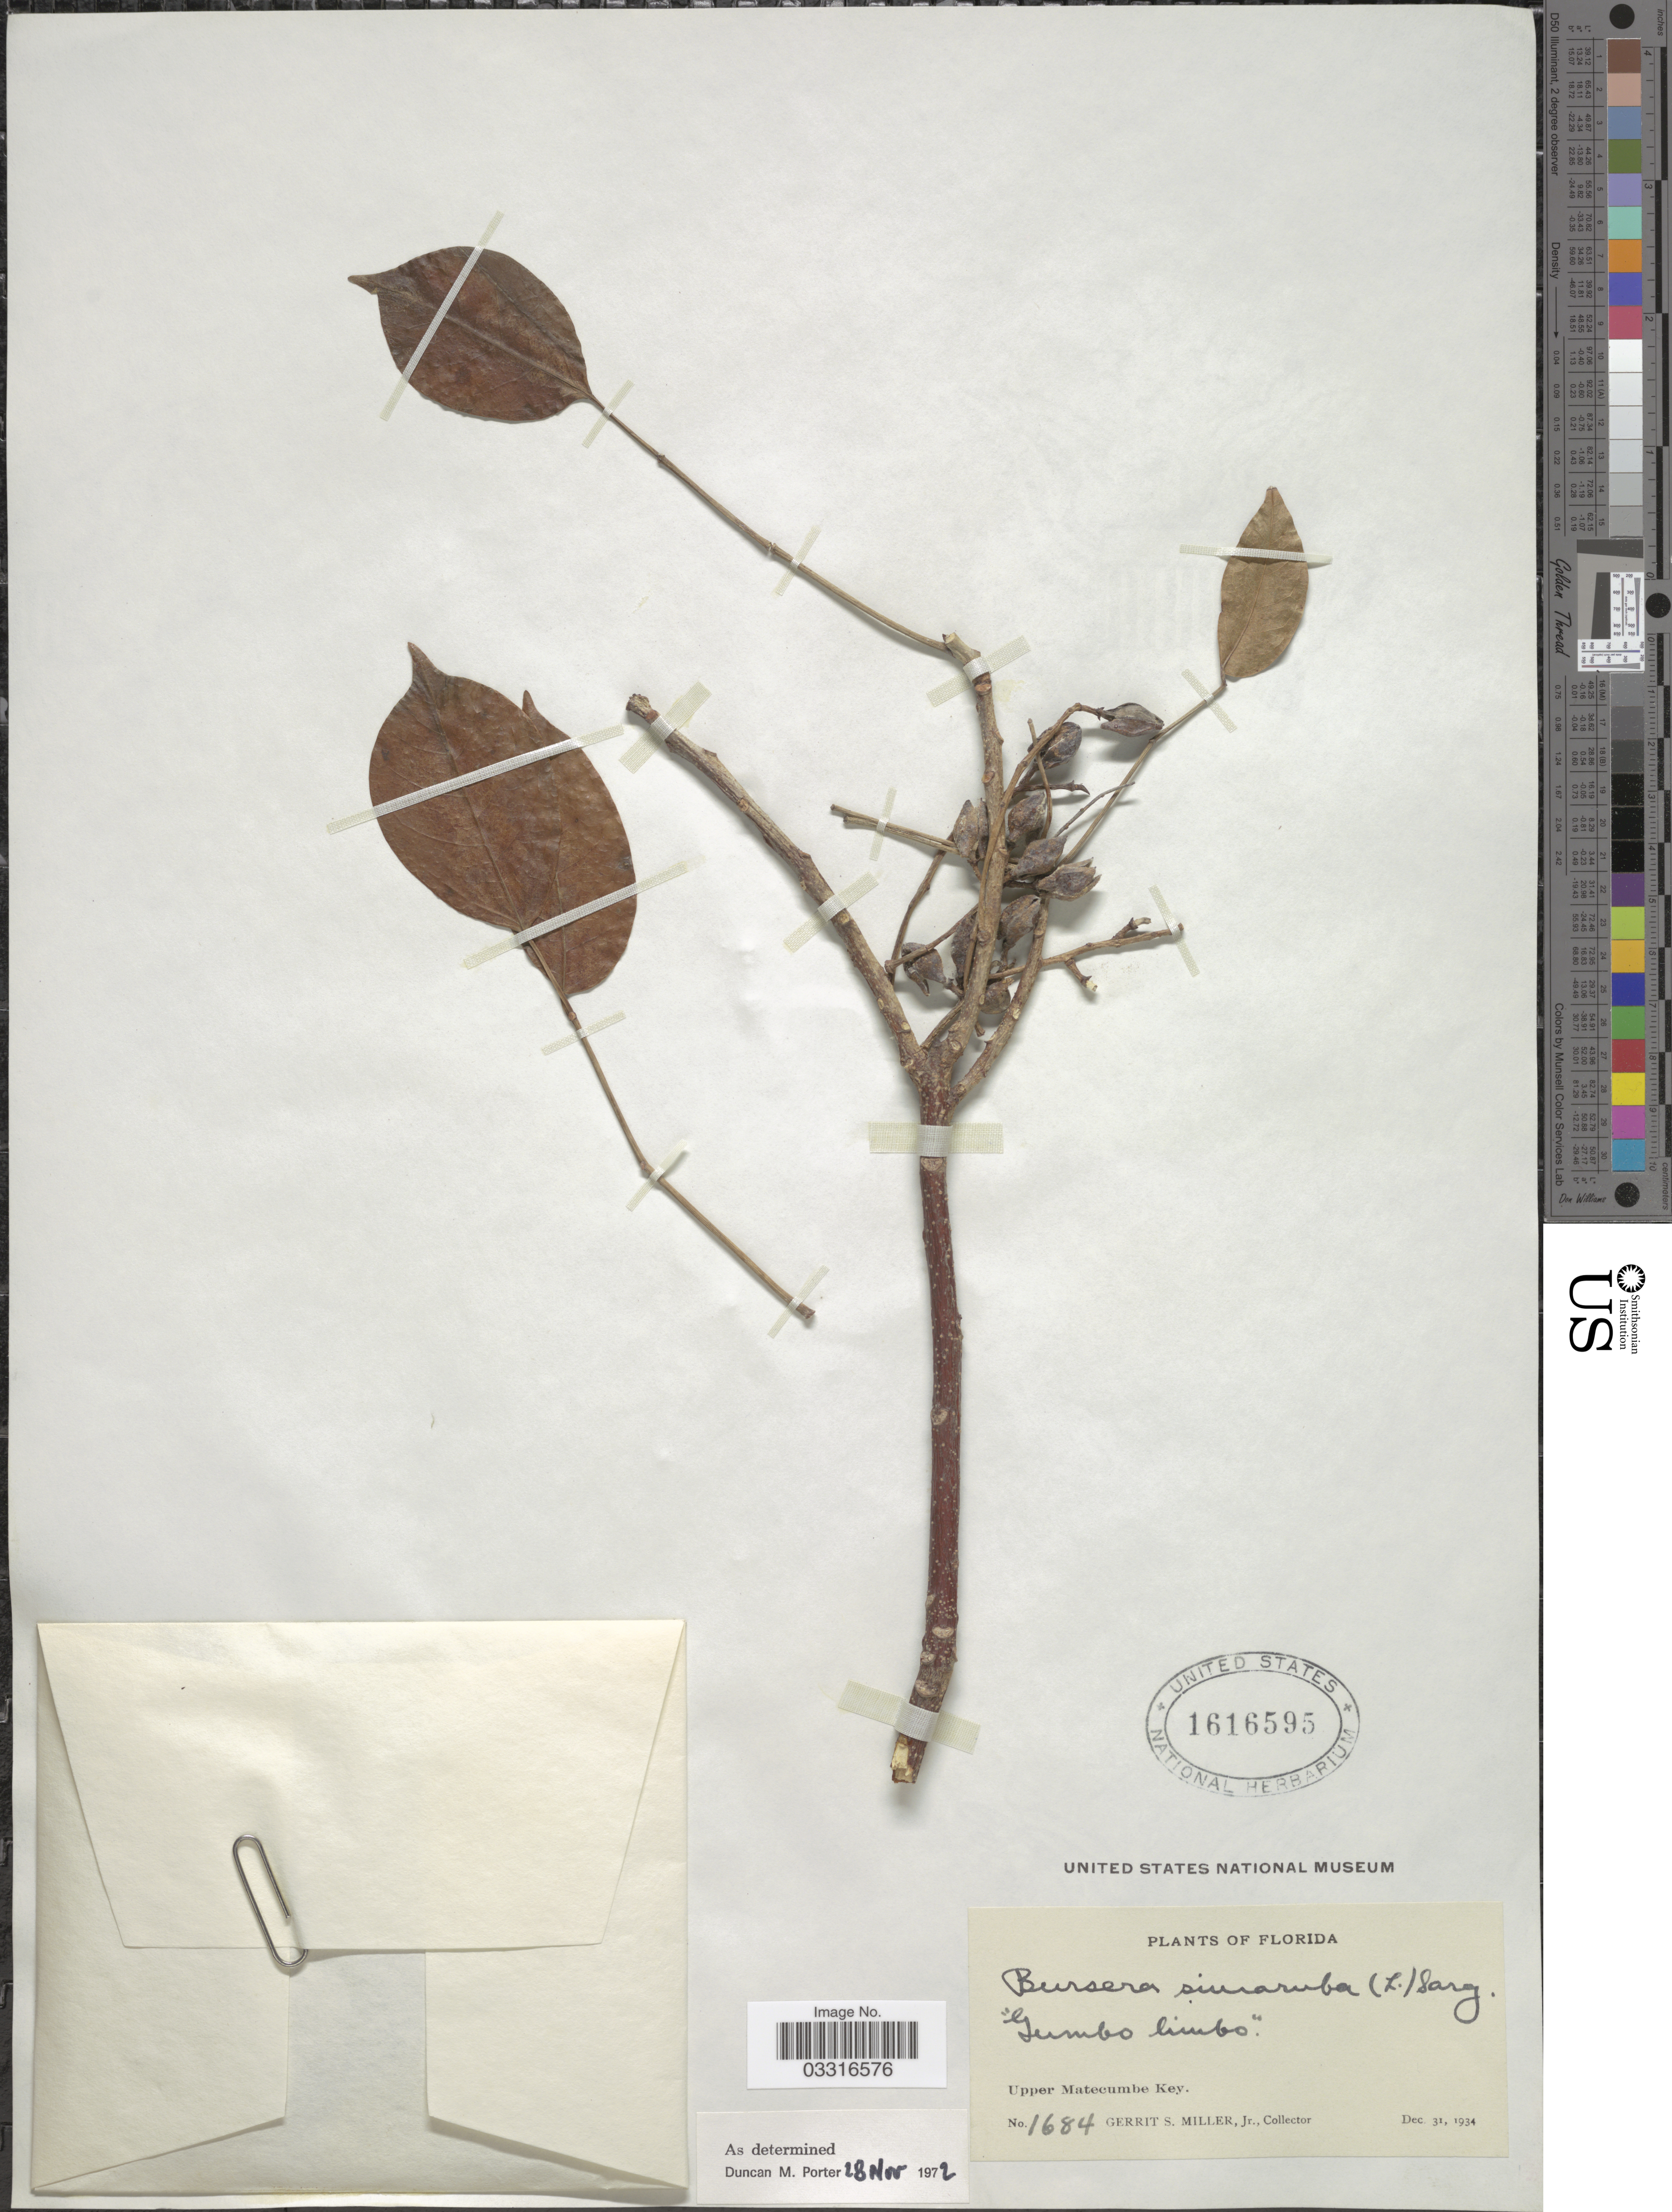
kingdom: Plantae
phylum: Tracheophyta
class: Magnoliopsida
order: Sapindales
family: Burseraceae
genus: Bursera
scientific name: Bursera simaruba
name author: (L.) Sarg.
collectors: G. S. Miller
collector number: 1684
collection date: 1934-12-31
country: United States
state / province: Florida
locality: Upper Matecumbe Key.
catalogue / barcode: US 1616595